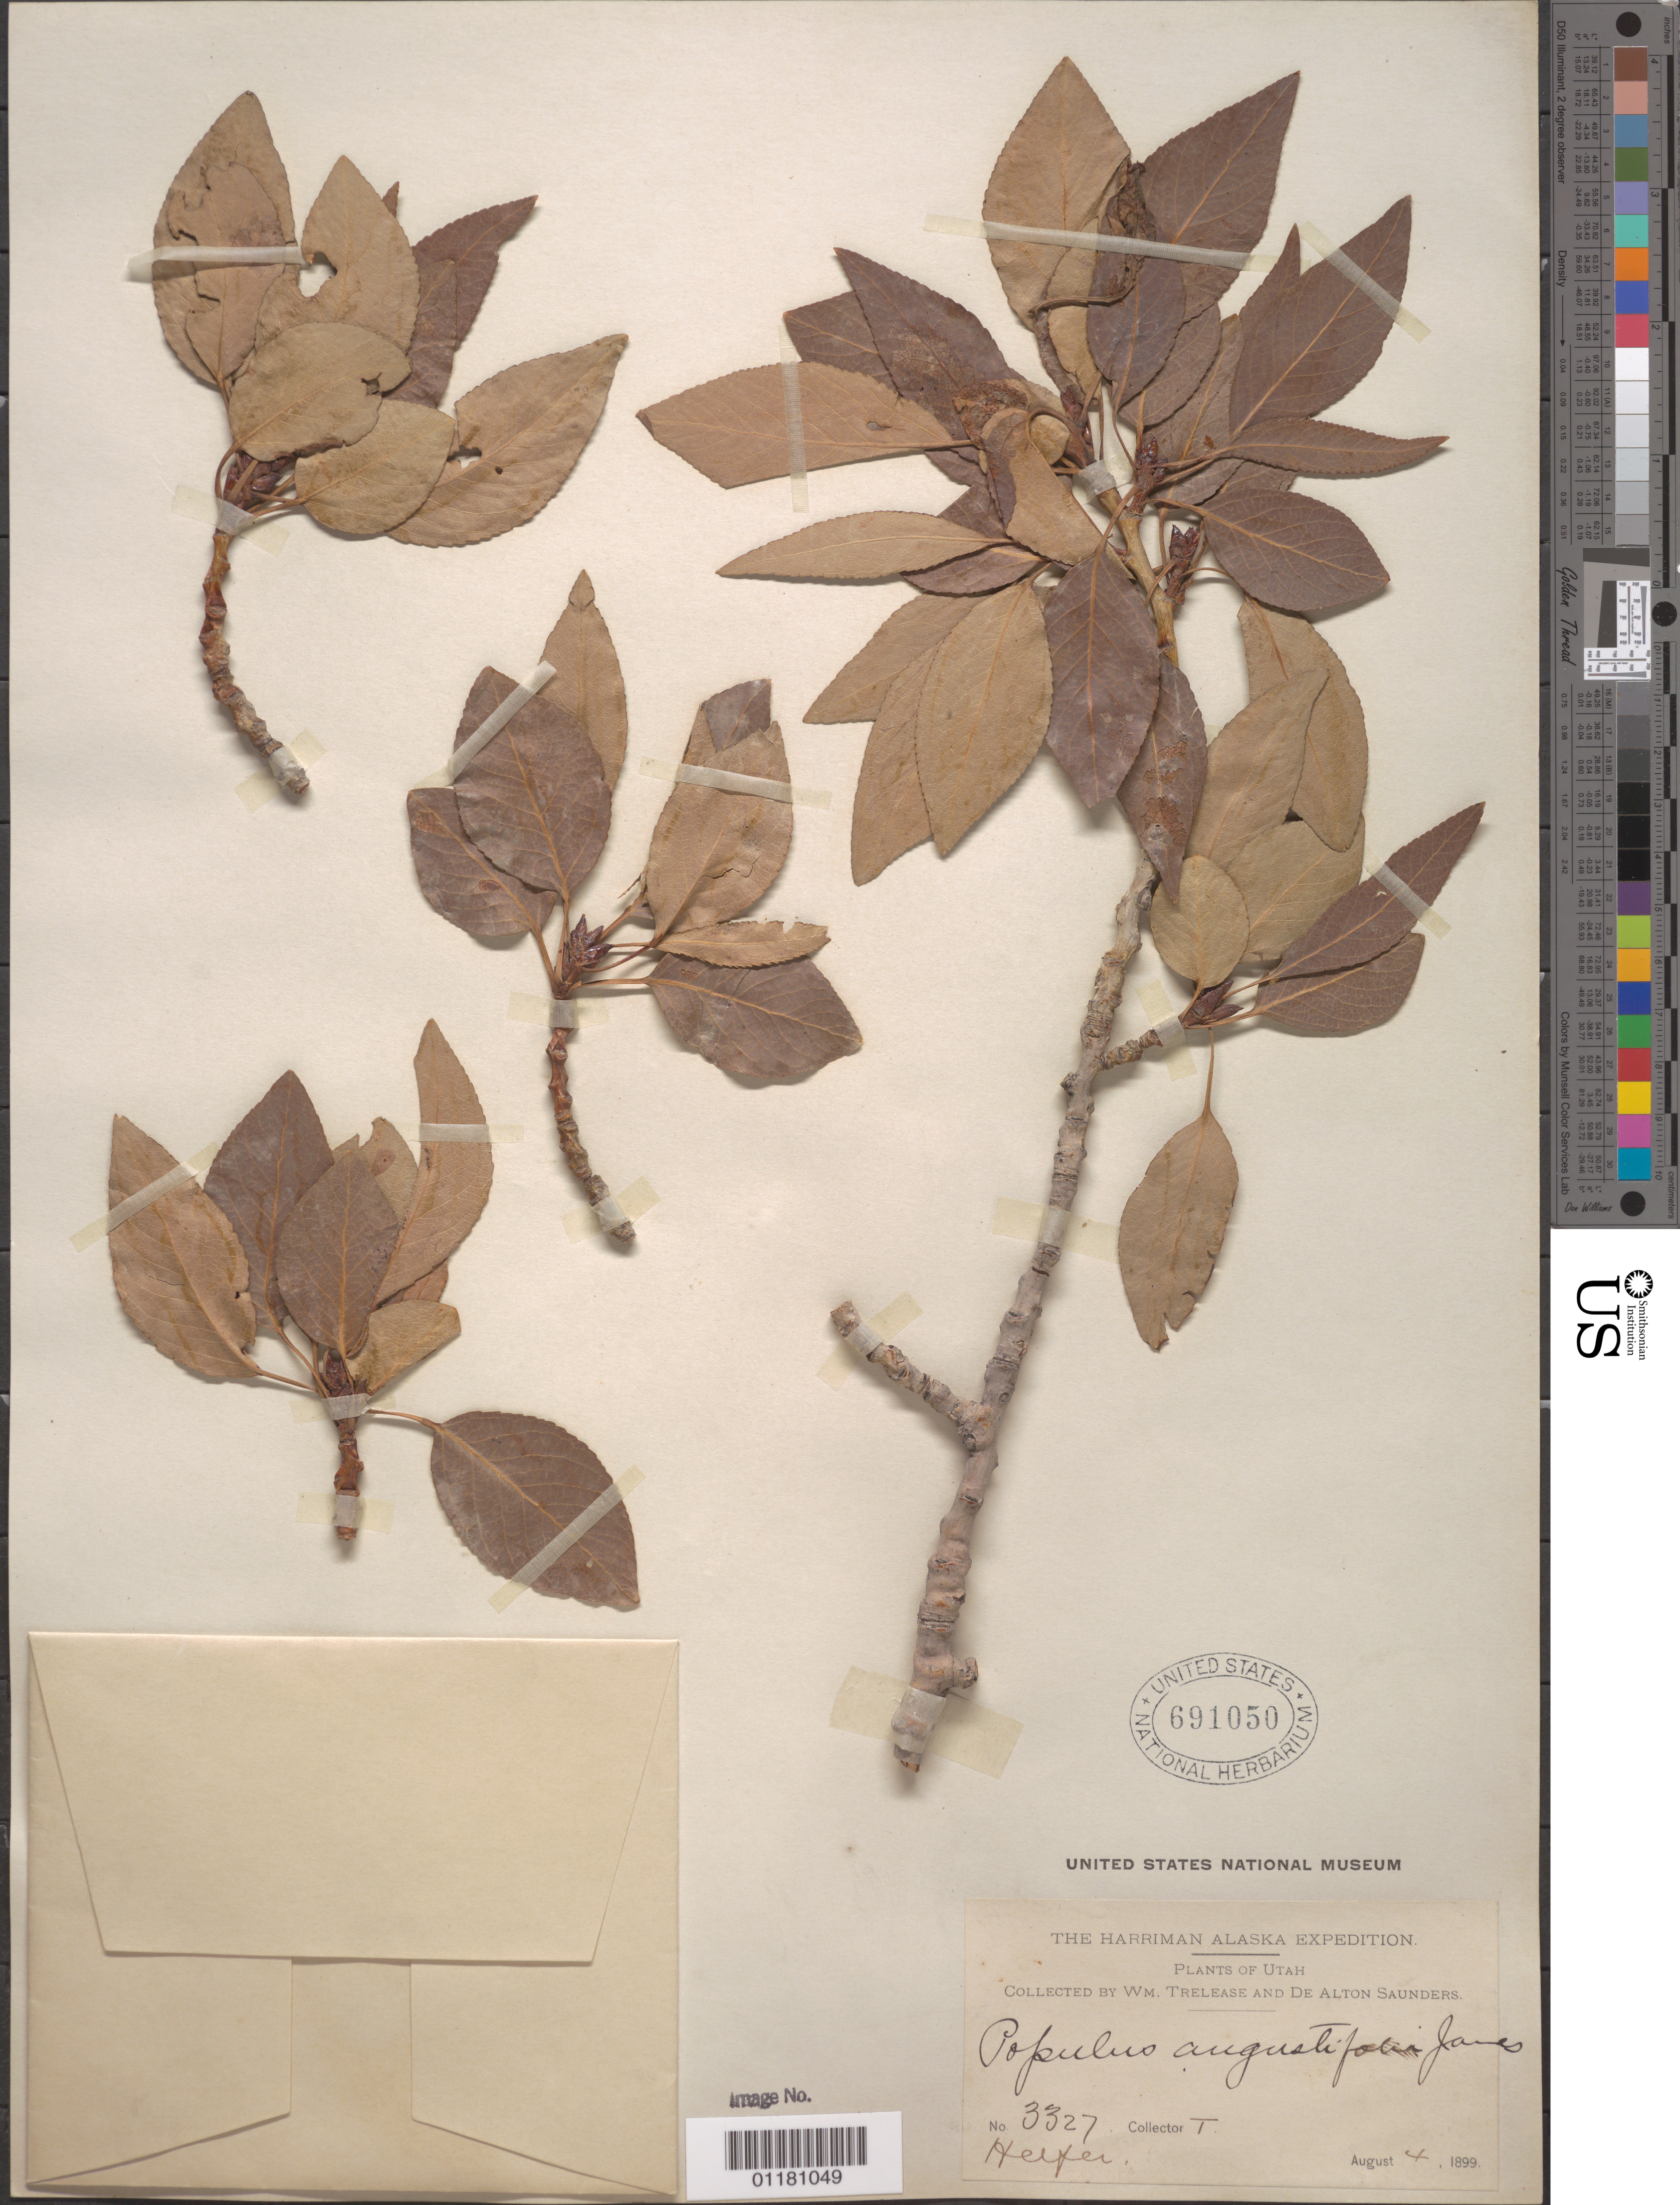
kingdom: Plantae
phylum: Tracheophyta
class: Magnoliopsida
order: Malpighiales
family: Salicaceae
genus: Populus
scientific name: Populus angustifolia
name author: E. James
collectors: W. Trelease & D. A. Saunders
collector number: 3327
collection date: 1899-08-04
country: United States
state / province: Utah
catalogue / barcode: US 691050